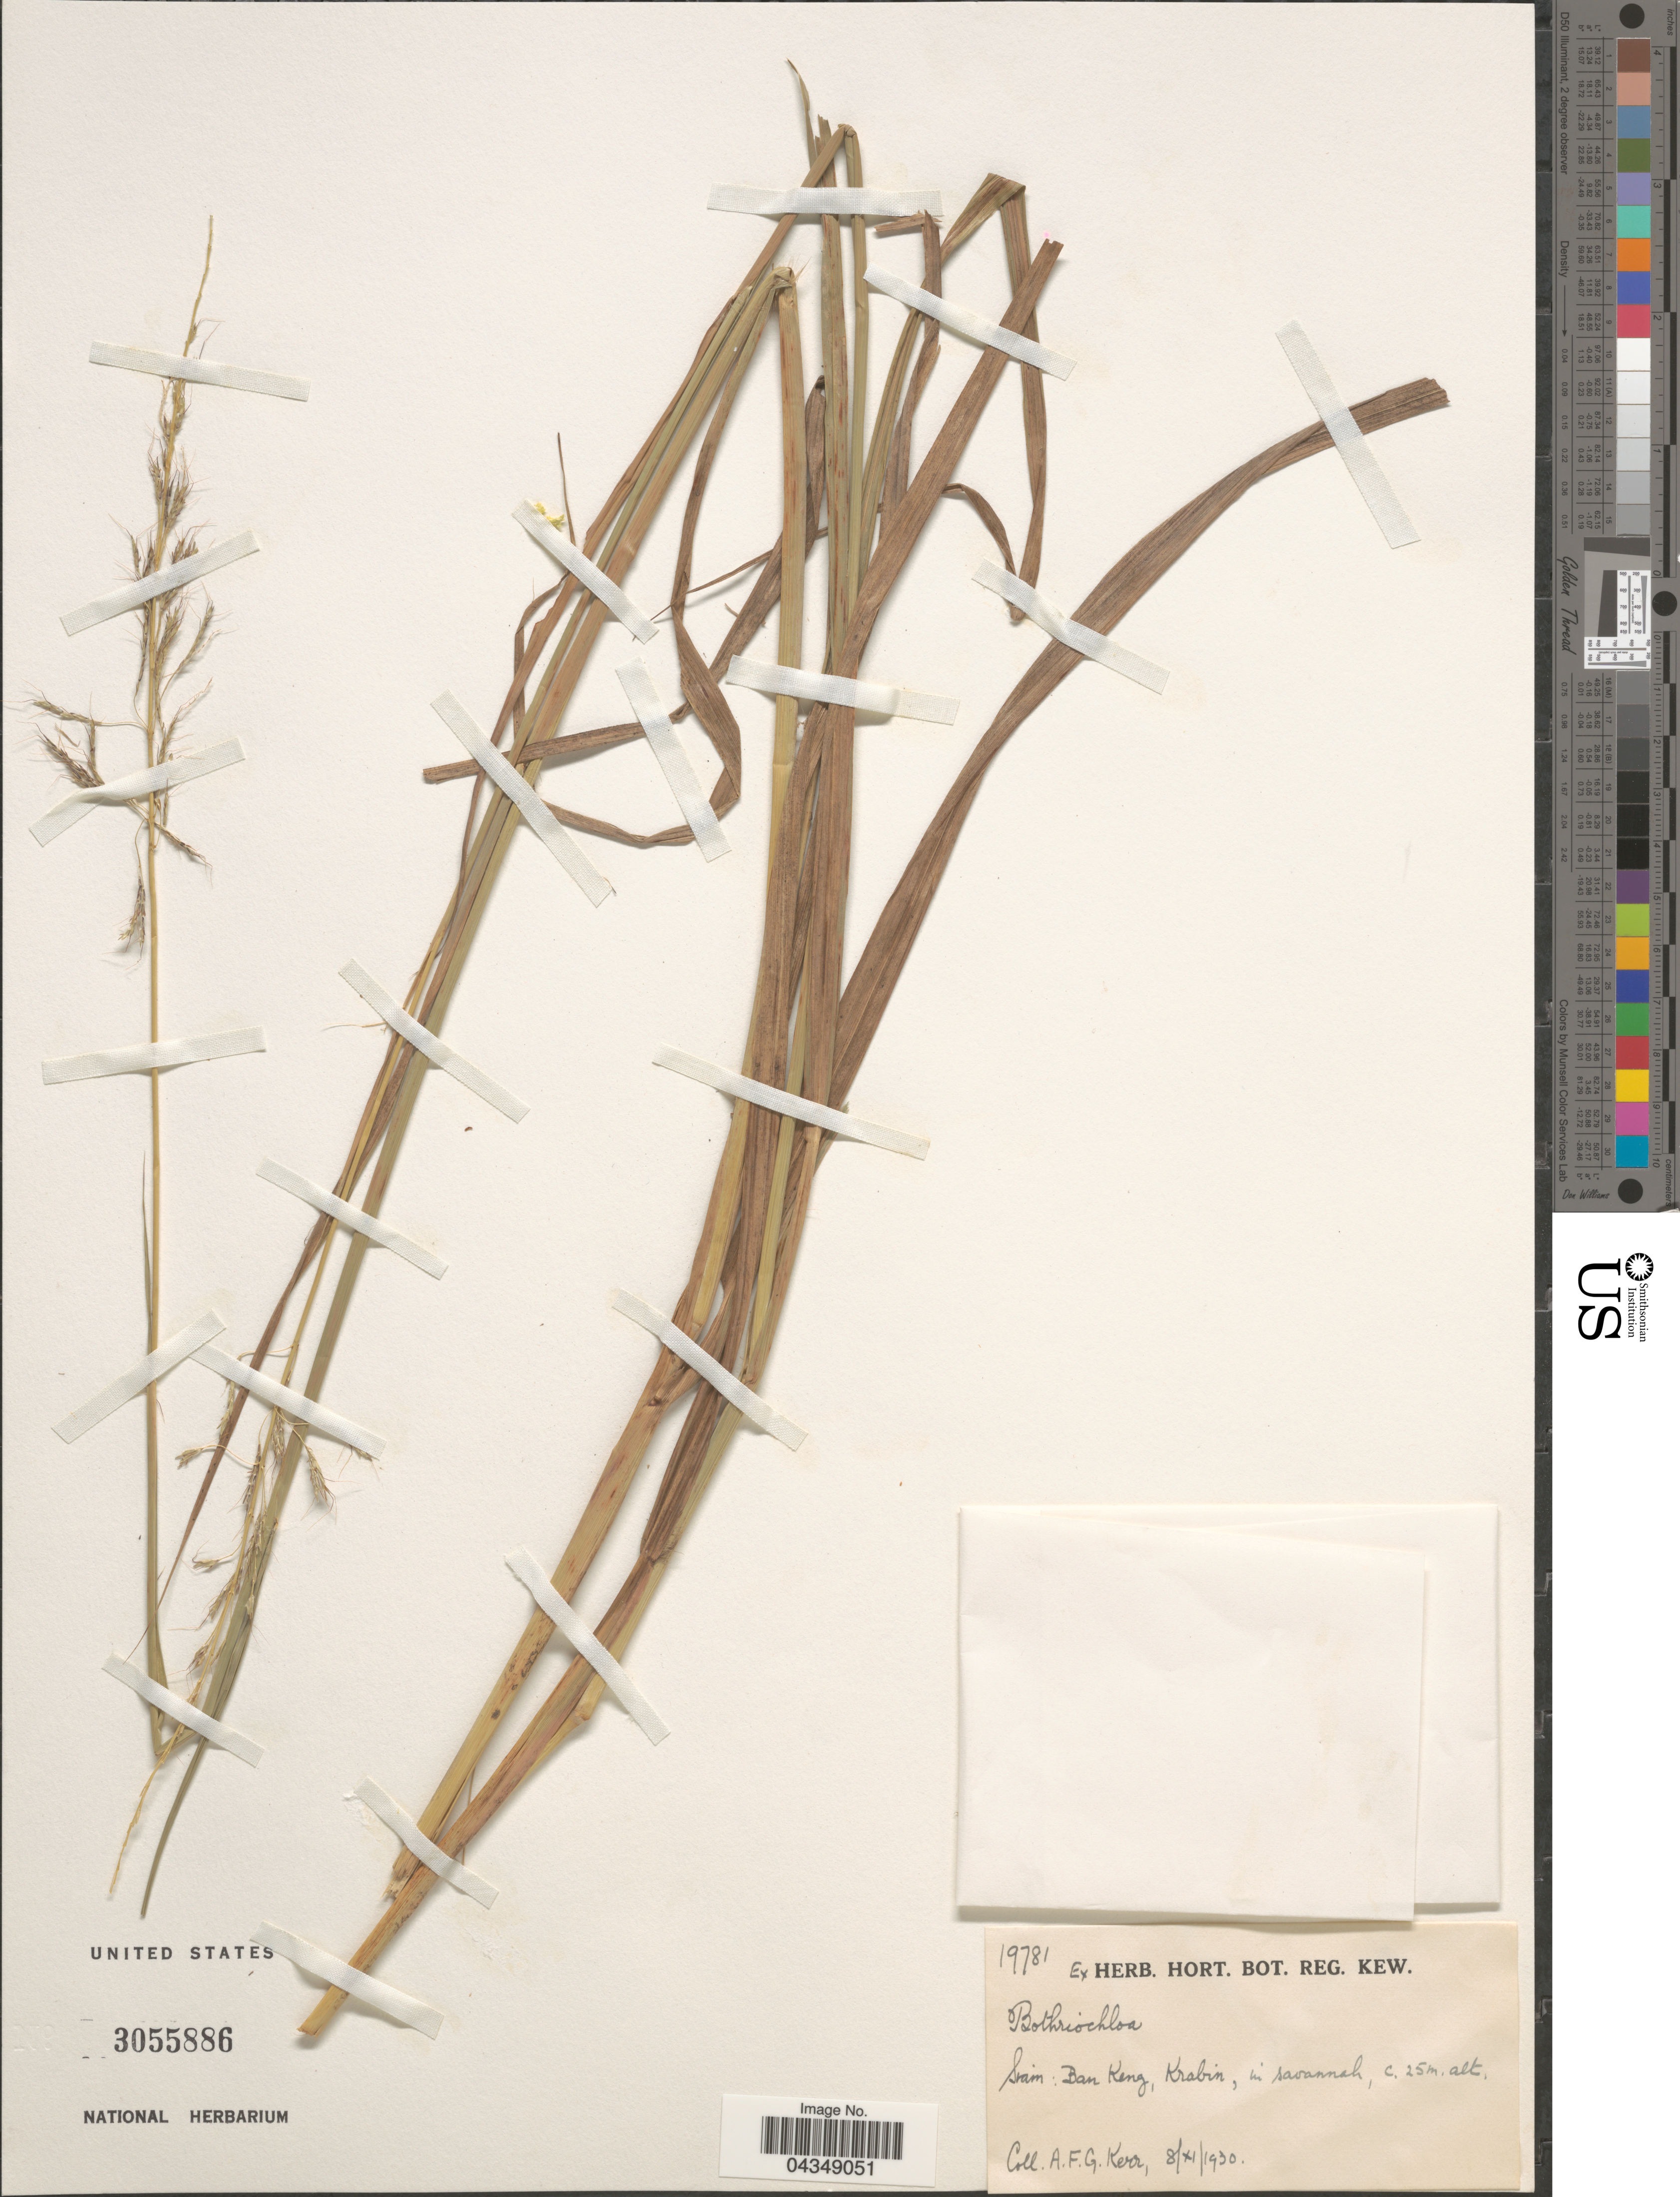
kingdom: Plantae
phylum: Tracheophyta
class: Liliopsida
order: Poales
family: Poaceae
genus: Bothriochloa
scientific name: Bothriochloa sp.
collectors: A. F. G. Kerr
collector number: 19781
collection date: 1930-11-08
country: Thailand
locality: Siam: Ban Keng, Krabin, in savannah.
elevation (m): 25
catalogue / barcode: US 3055886